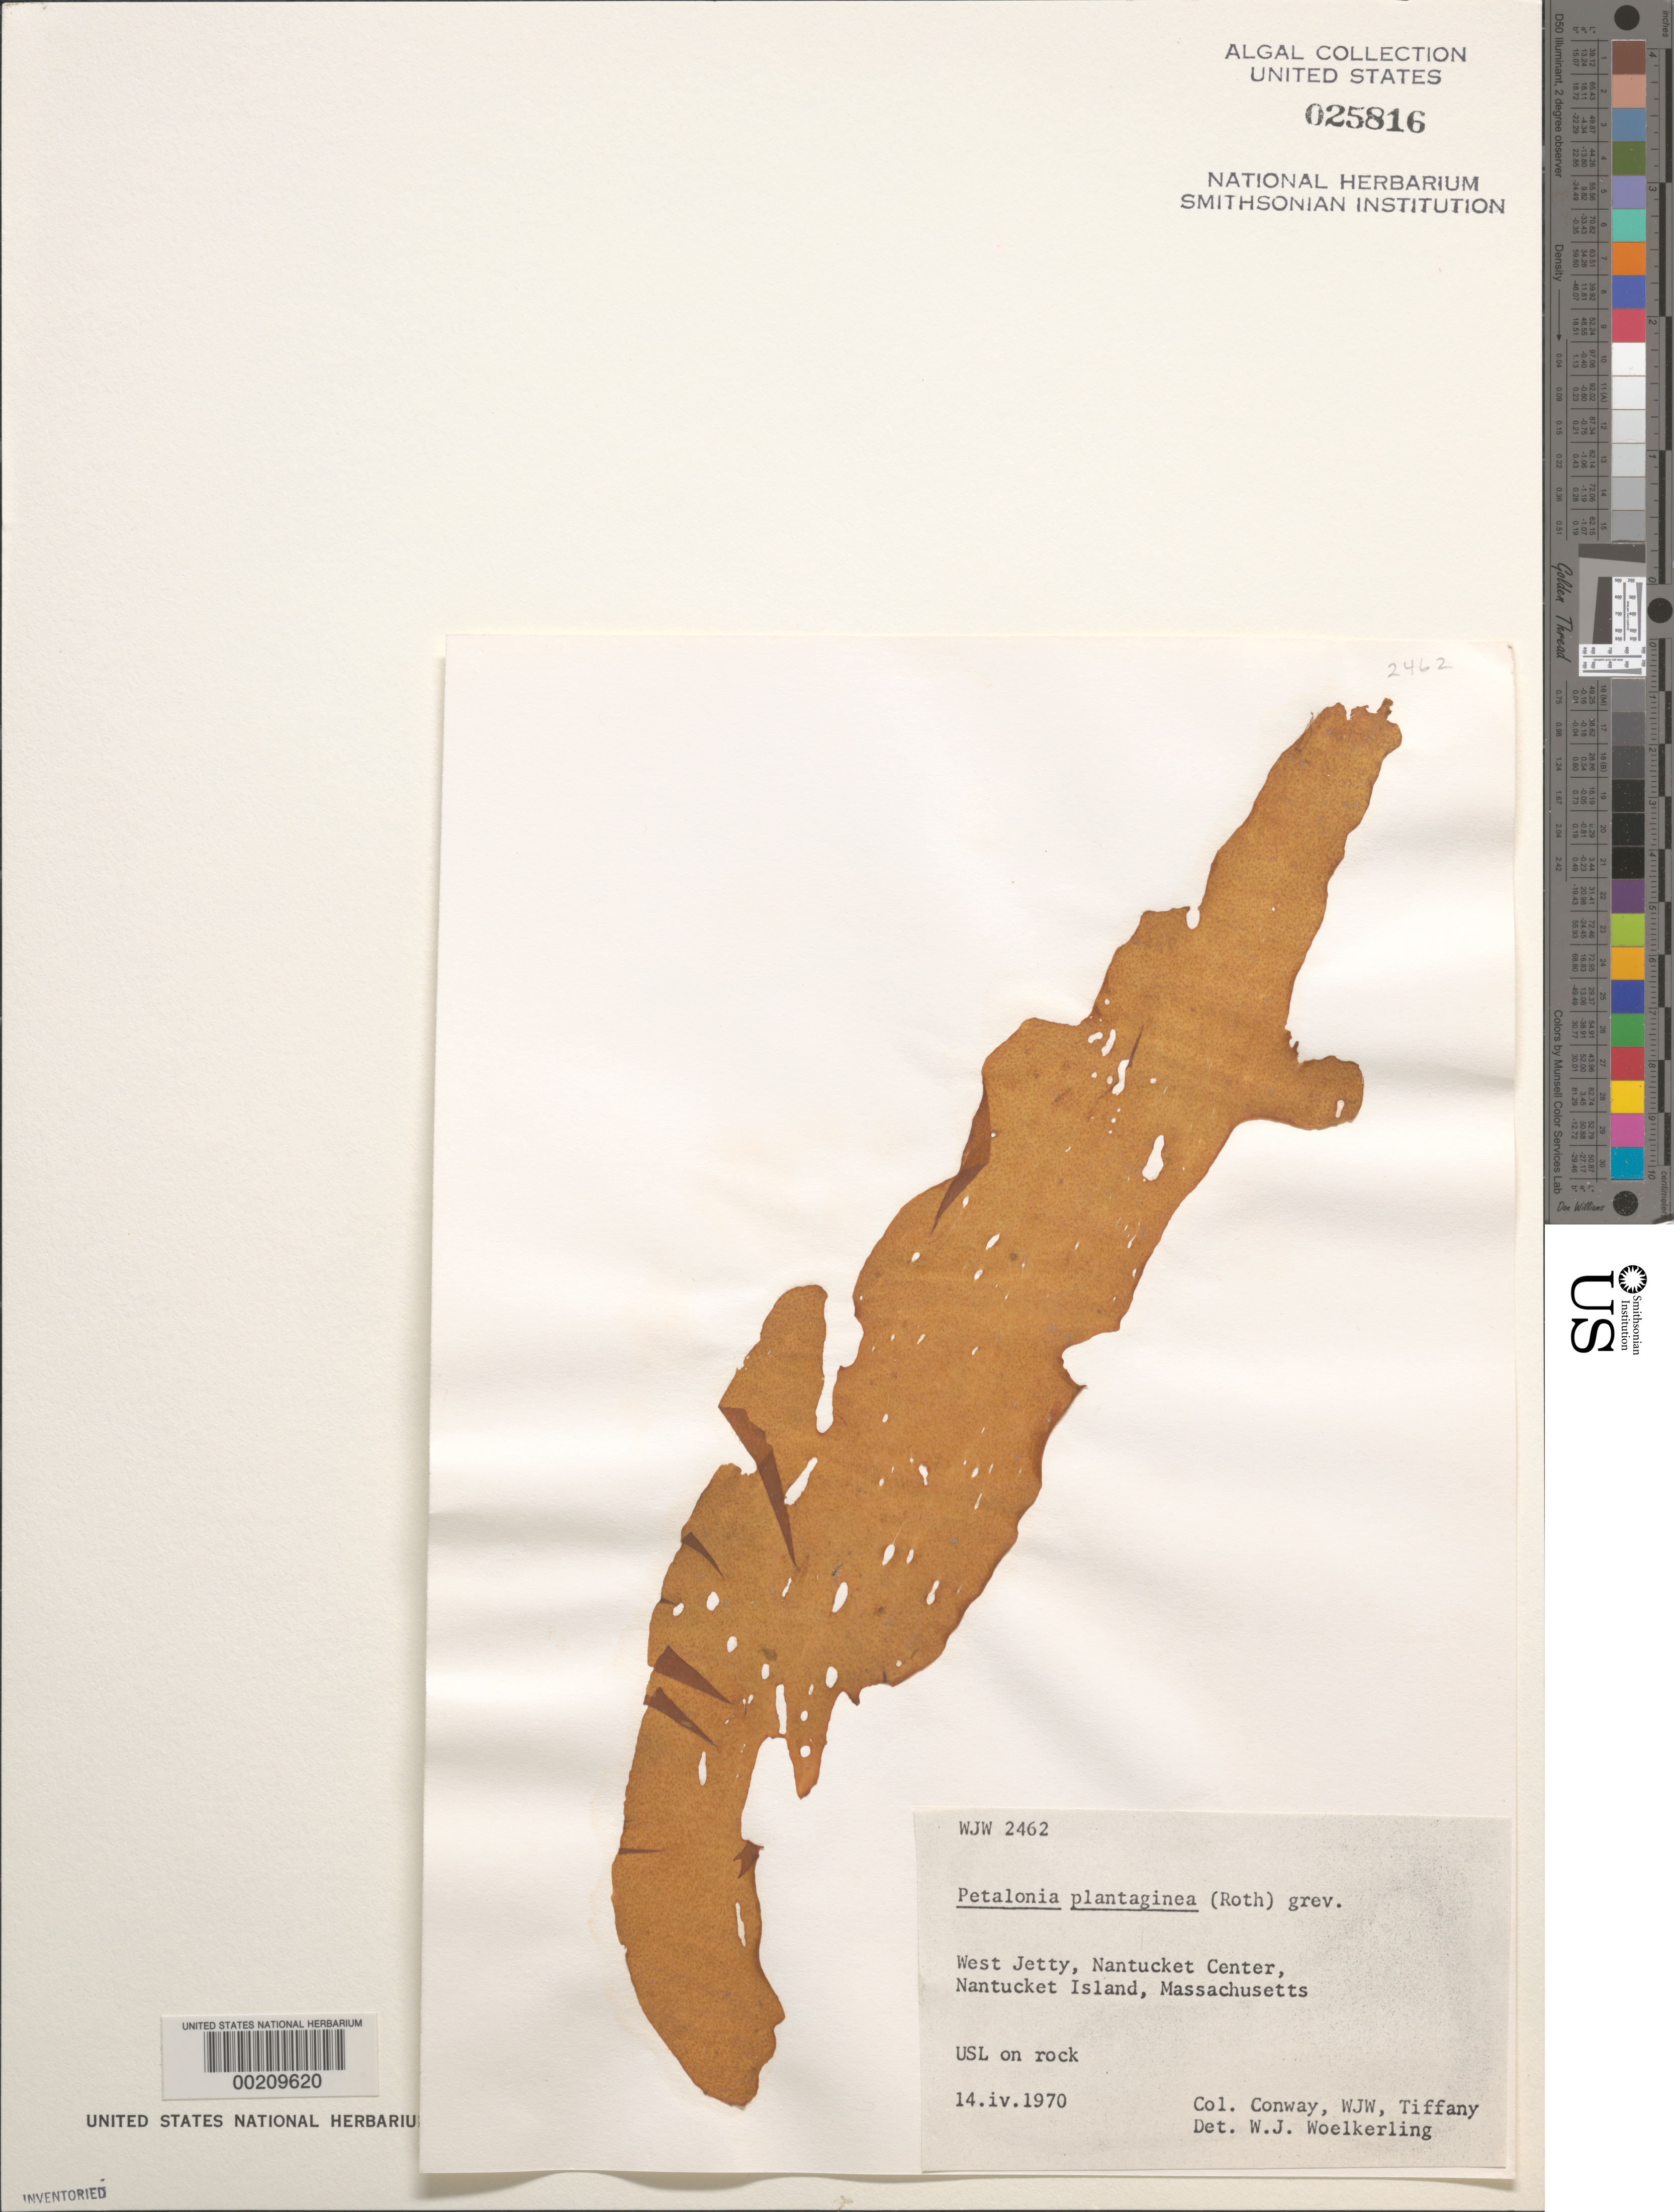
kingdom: Chromista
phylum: Ochrophyta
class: Phaeophyceae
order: Scytosiphonales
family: Scytosiphonaceae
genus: Petalonia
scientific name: Petalonia plantaginea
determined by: Woelkerling, W. J.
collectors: J. Conway, W. Woelkerling & -- Tiffany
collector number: WJW 2462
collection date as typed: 14 Apr 1970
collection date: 1970-04-14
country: United States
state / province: Massachusetts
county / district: Nantucket County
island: Nantucket Island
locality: West Jetty, Nantucket Center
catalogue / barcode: US 25816